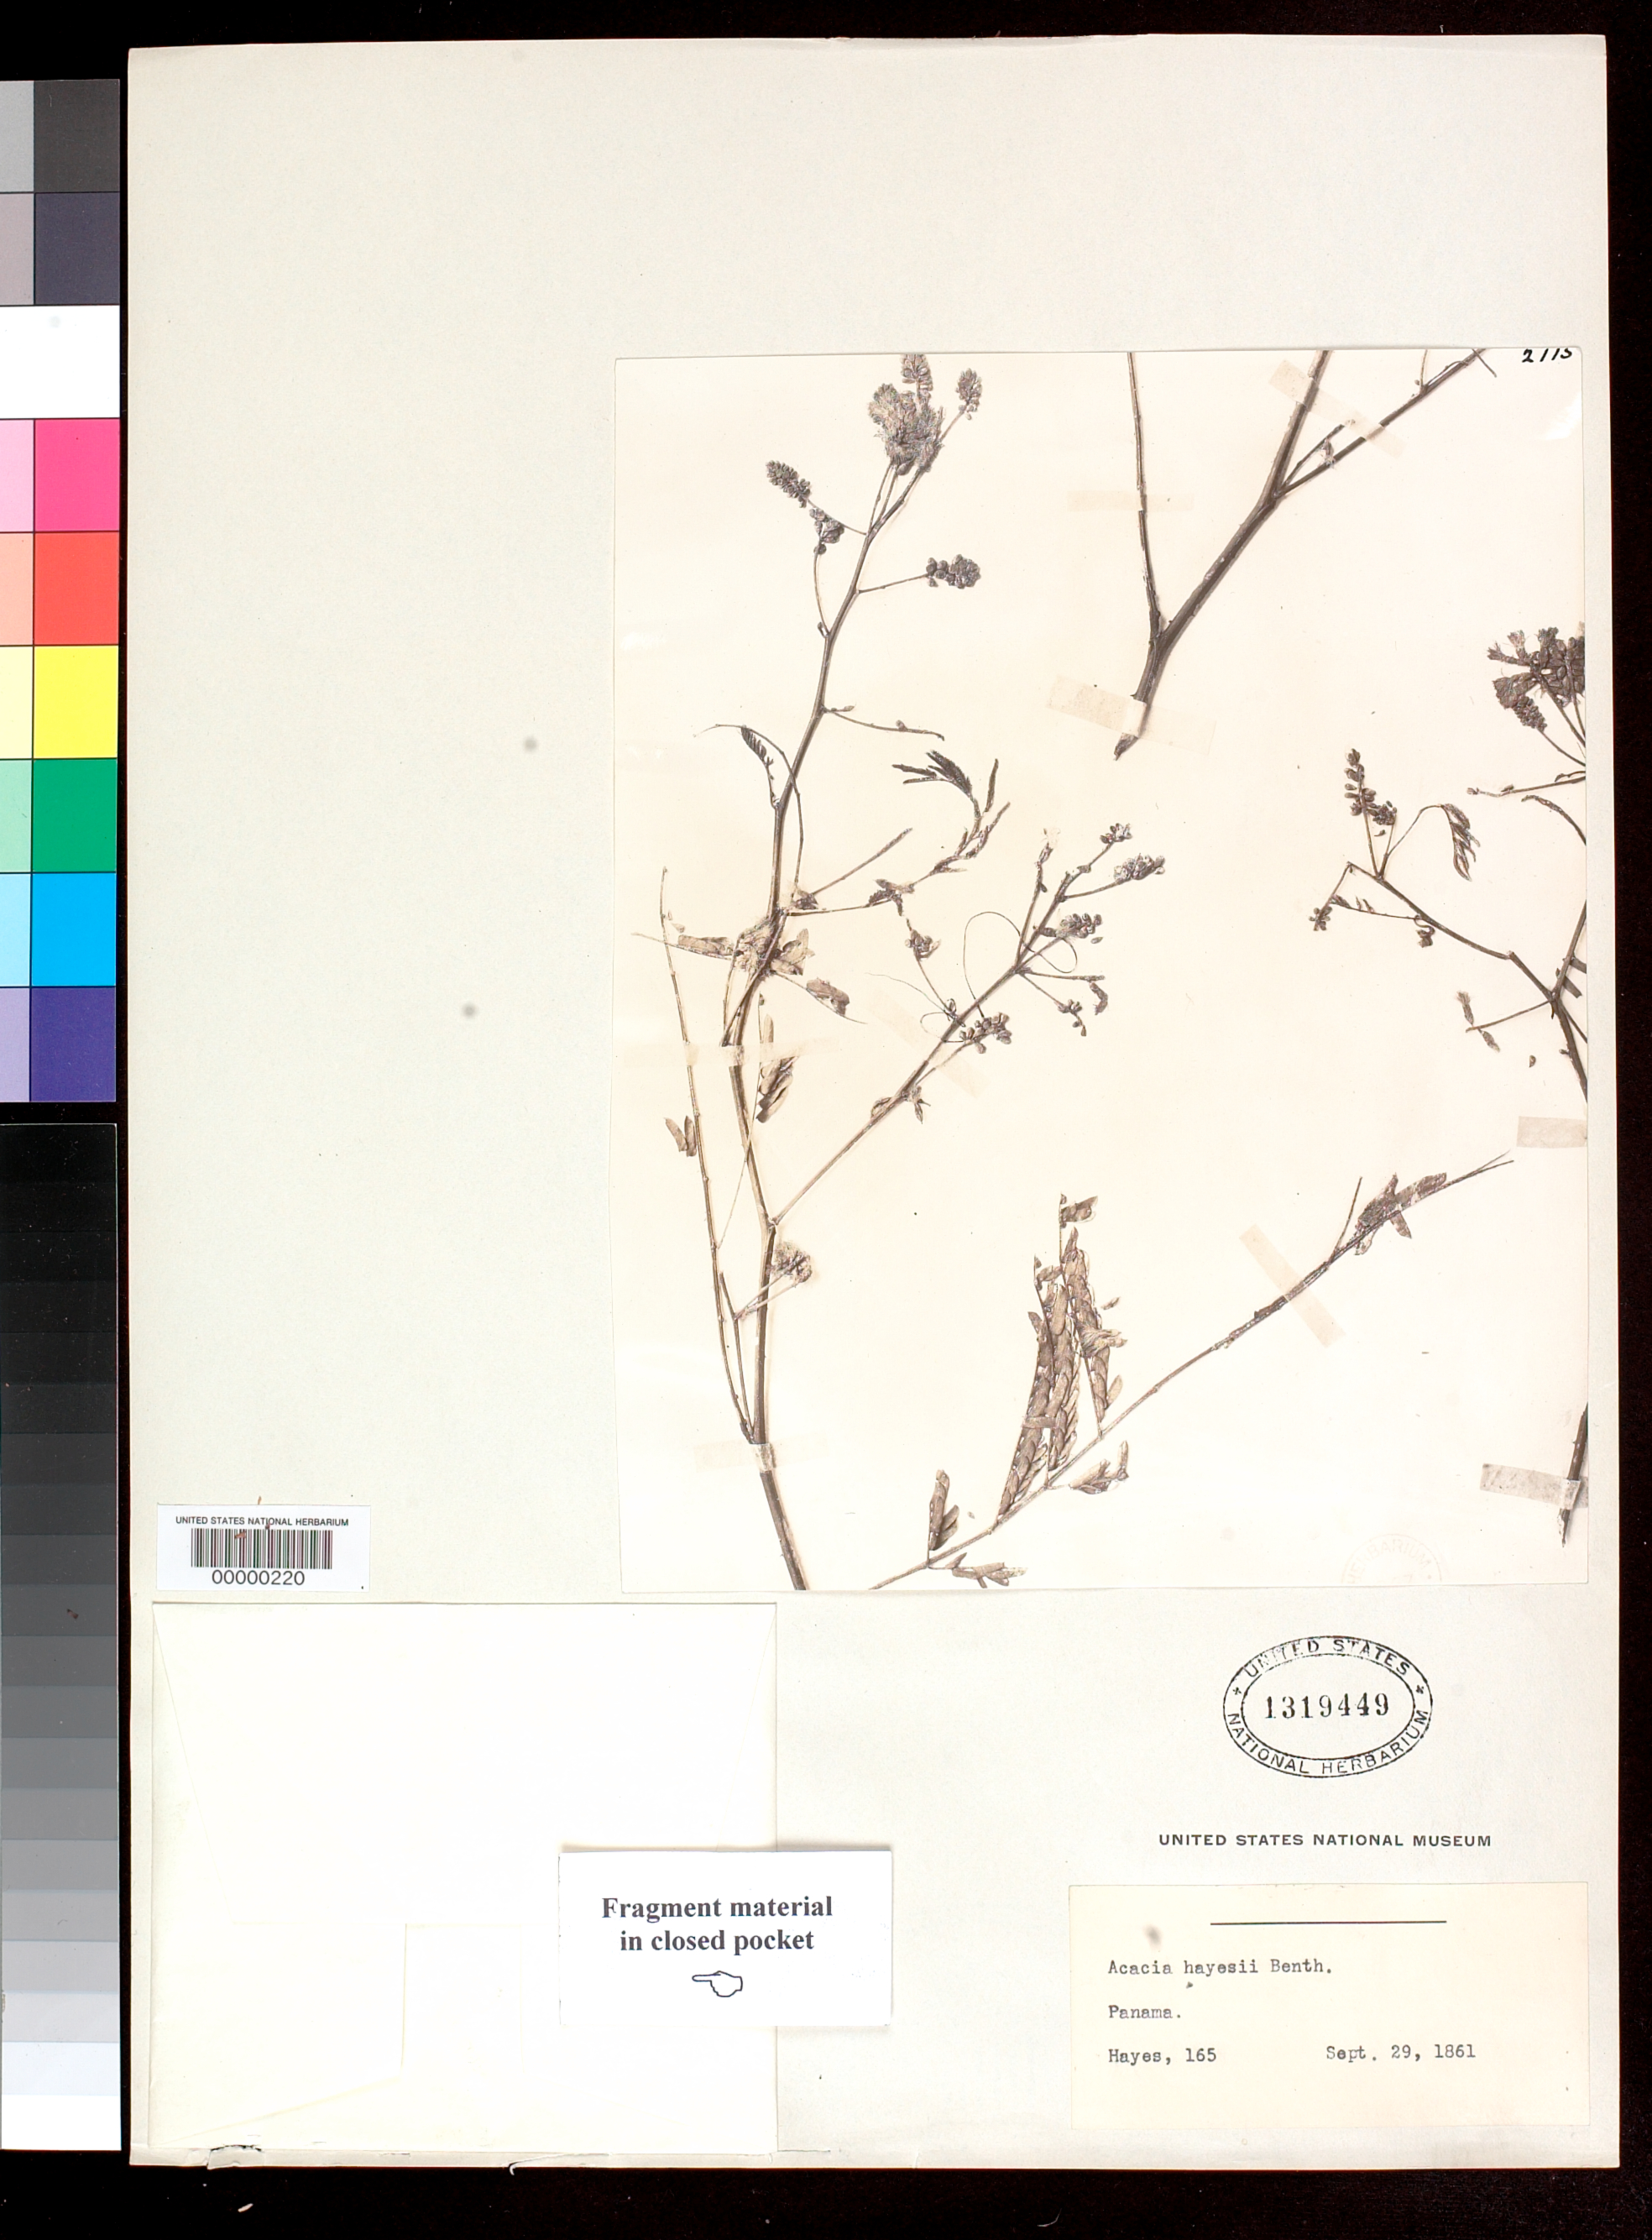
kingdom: Plantae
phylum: Tracheophyta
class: Magnoliopsida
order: Fabales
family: Fabaceae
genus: Acacia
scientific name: Acacia hayesii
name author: Benth.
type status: Type Fragment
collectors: S. Hayes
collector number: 165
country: Panama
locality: NW of Boquete towards Parque Nacional Volcan Baru.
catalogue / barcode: US 1319449